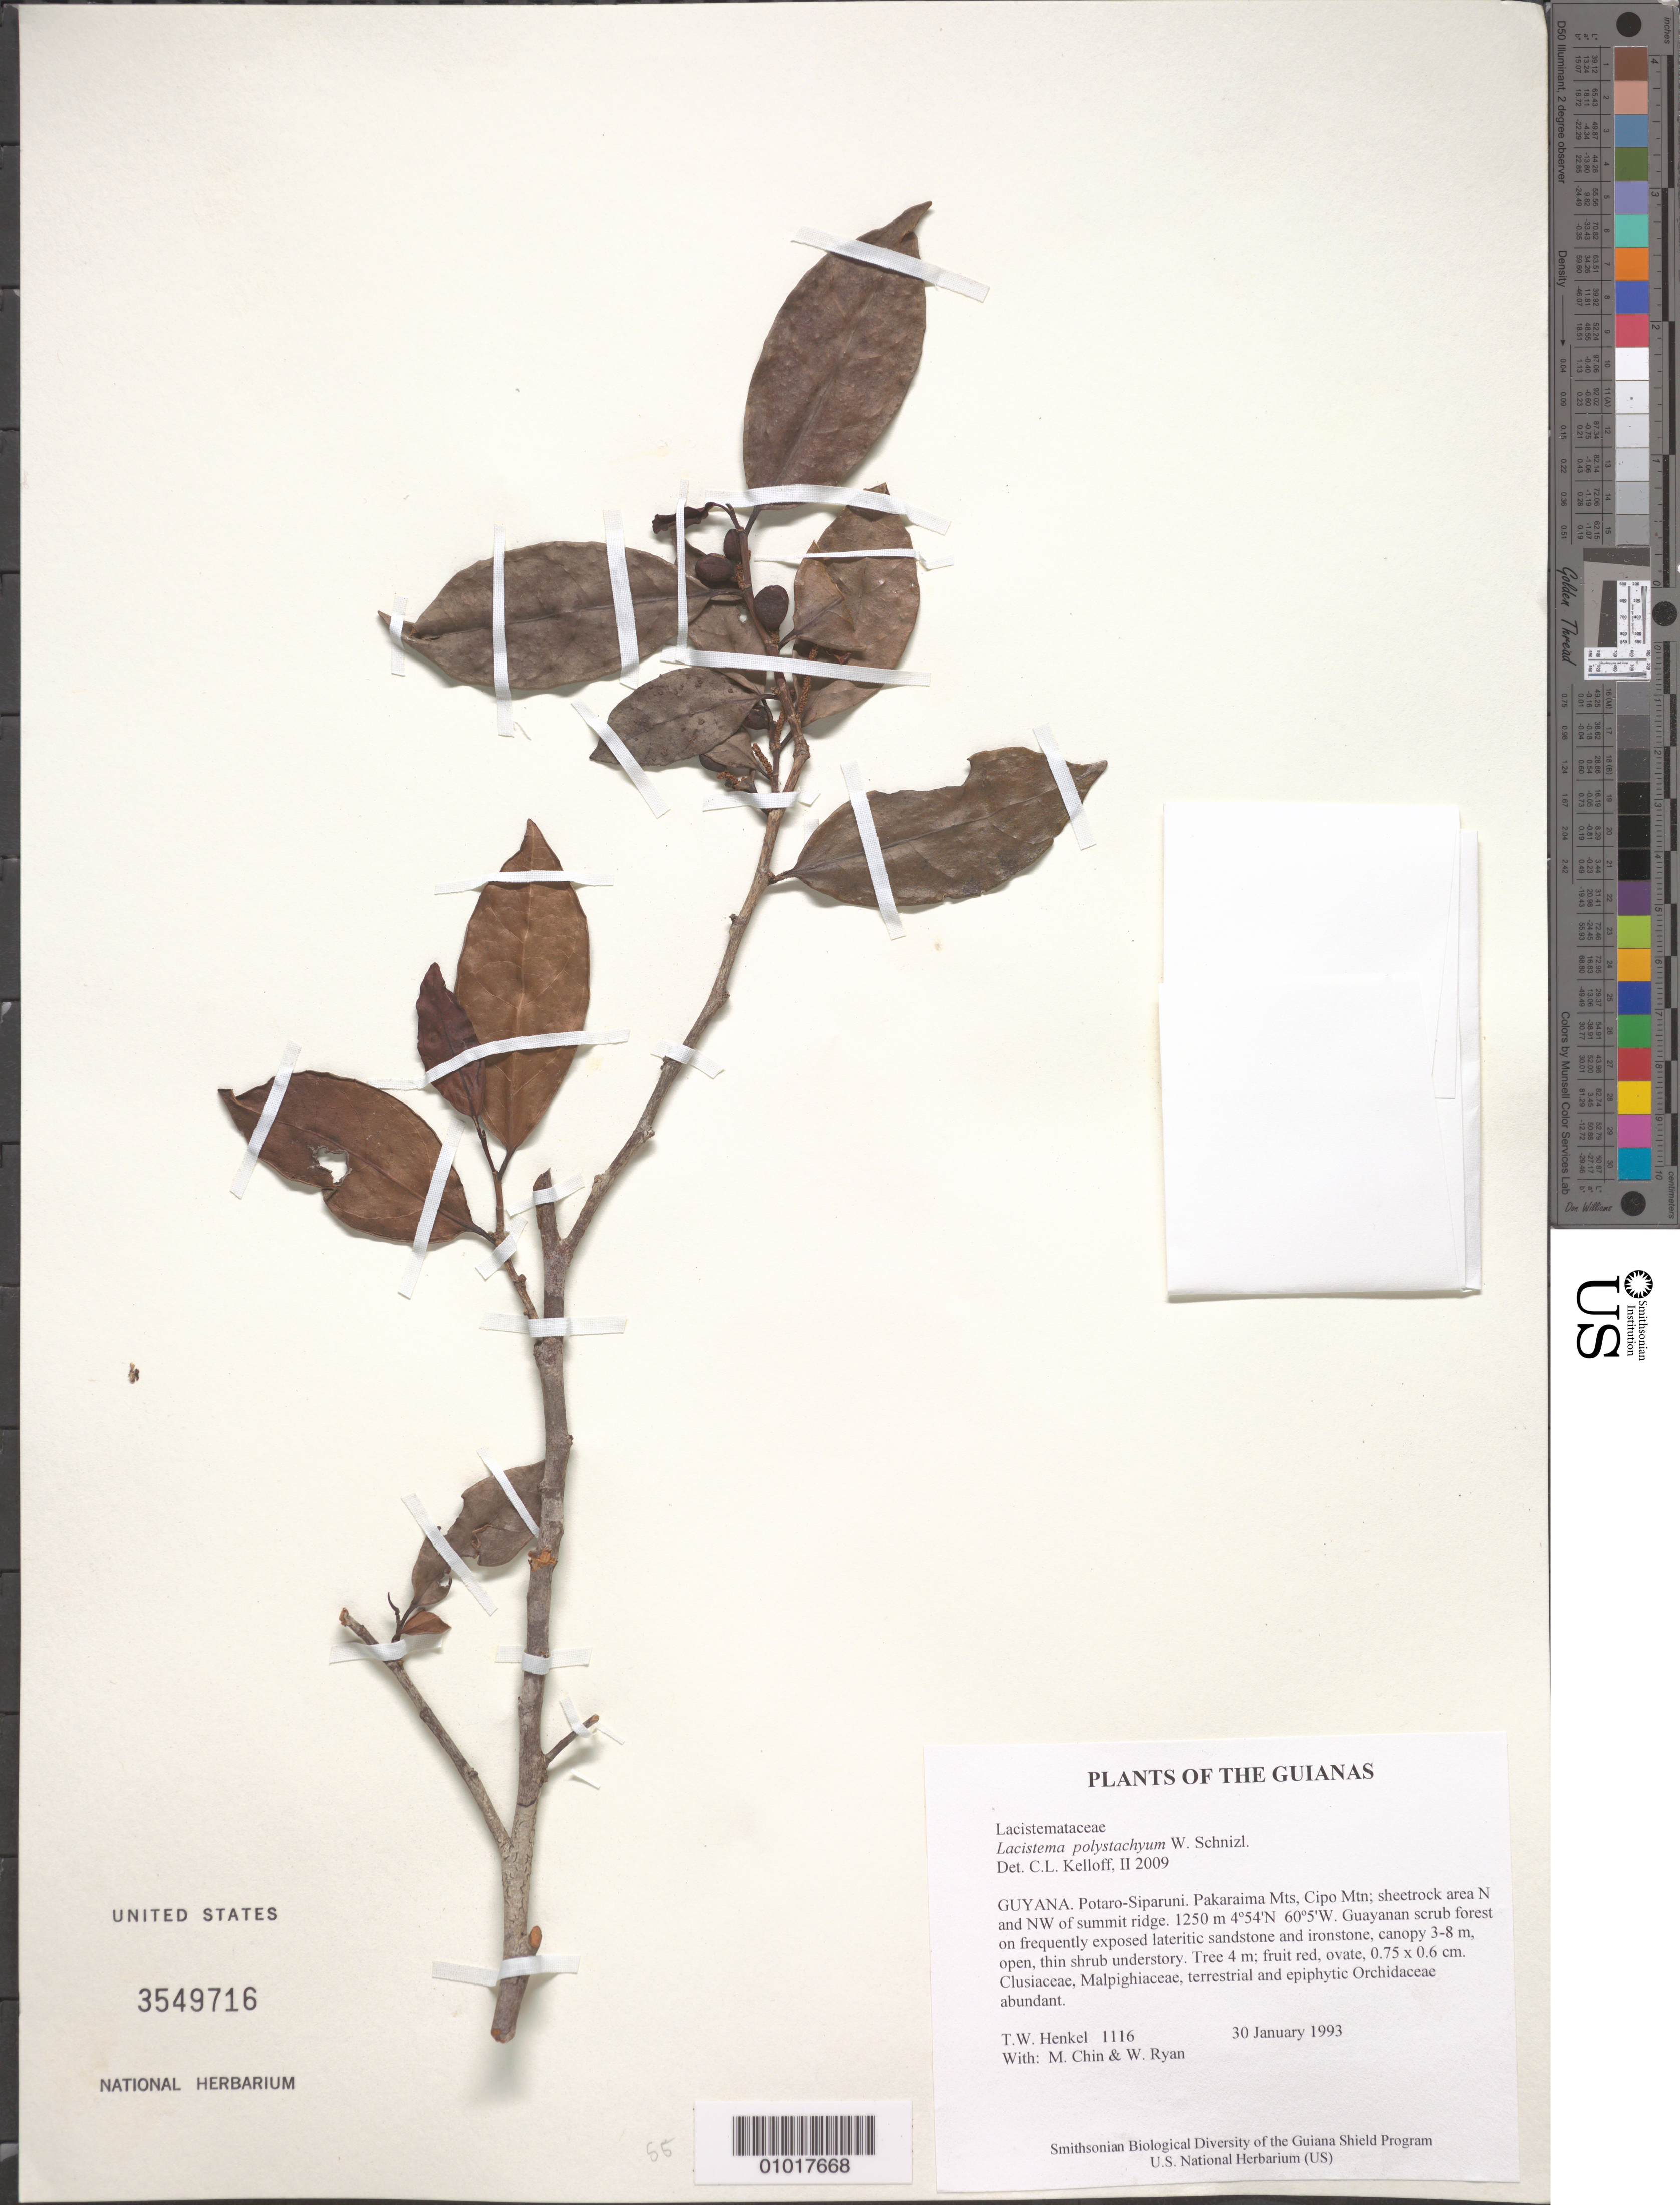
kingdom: Plantae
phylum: Tracheophyta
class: Magnoliopsida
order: Malpighiales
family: Lacistemataceae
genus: Lacistema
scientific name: Lacistema polystachyum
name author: Schnizl.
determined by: Kelloff, Carol L., (US), Smithsonian Institution - National Museum of Natural History (UNITED STATES)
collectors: T. Henkel, M. Chin & W. Ryan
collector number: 1116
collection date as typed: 30 January 1993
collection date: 1993-01-30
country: Guyana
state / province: Potaro-Siparuni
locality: Pakaraima Mts, Cipo Mtn; sheetrock area N and NW of summit ridge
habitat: Guayanan scrub forest on frequently exposed lateritic sandstone and ironstone, canopy 3-8 m, open, thin shrub understory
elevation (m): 1250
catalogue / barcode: US 3549716